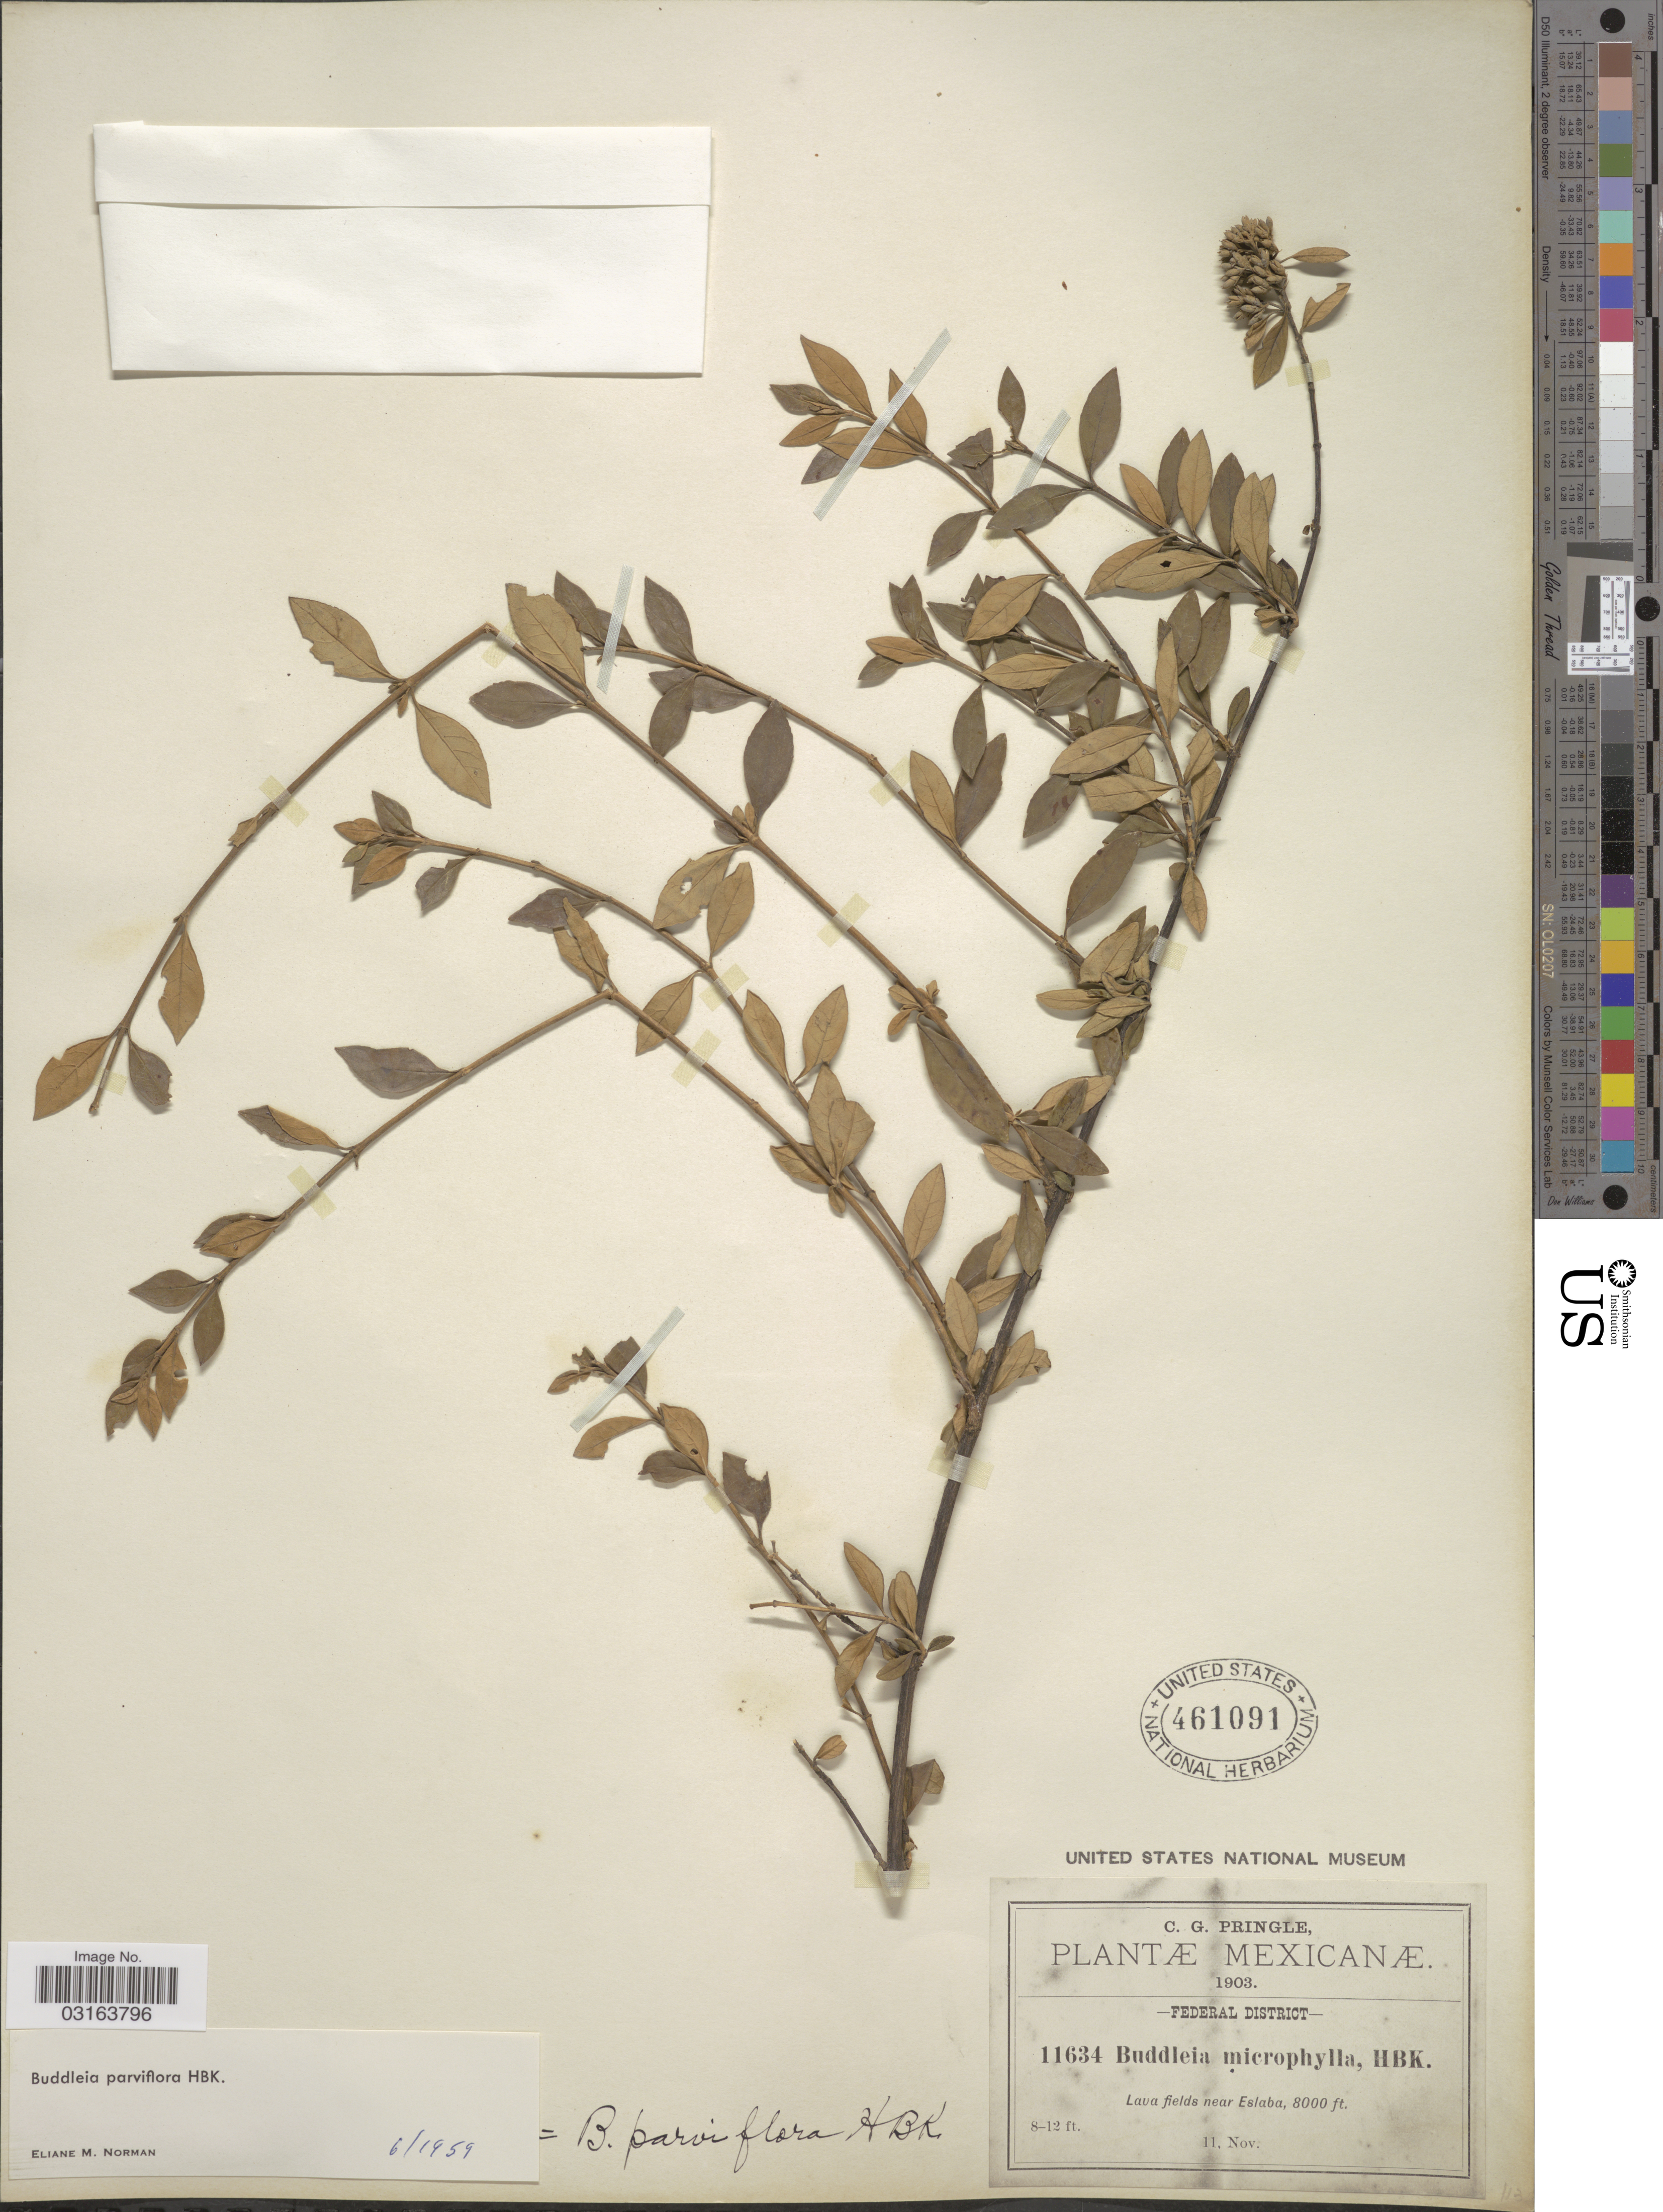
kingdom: Plantae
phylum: Tracheophyta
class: Magnoliopsida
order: Lamiales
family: Scrophulariaceae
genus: Buddleja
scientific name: Buddleja parviflora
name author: Kunth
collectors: C. G. Pringle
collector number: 11634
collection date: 1903-11-11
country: Mexico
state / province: Distrito Federal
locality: Federal District. Lava fields near Eslaba.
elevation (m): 2438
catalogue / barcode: US 461091